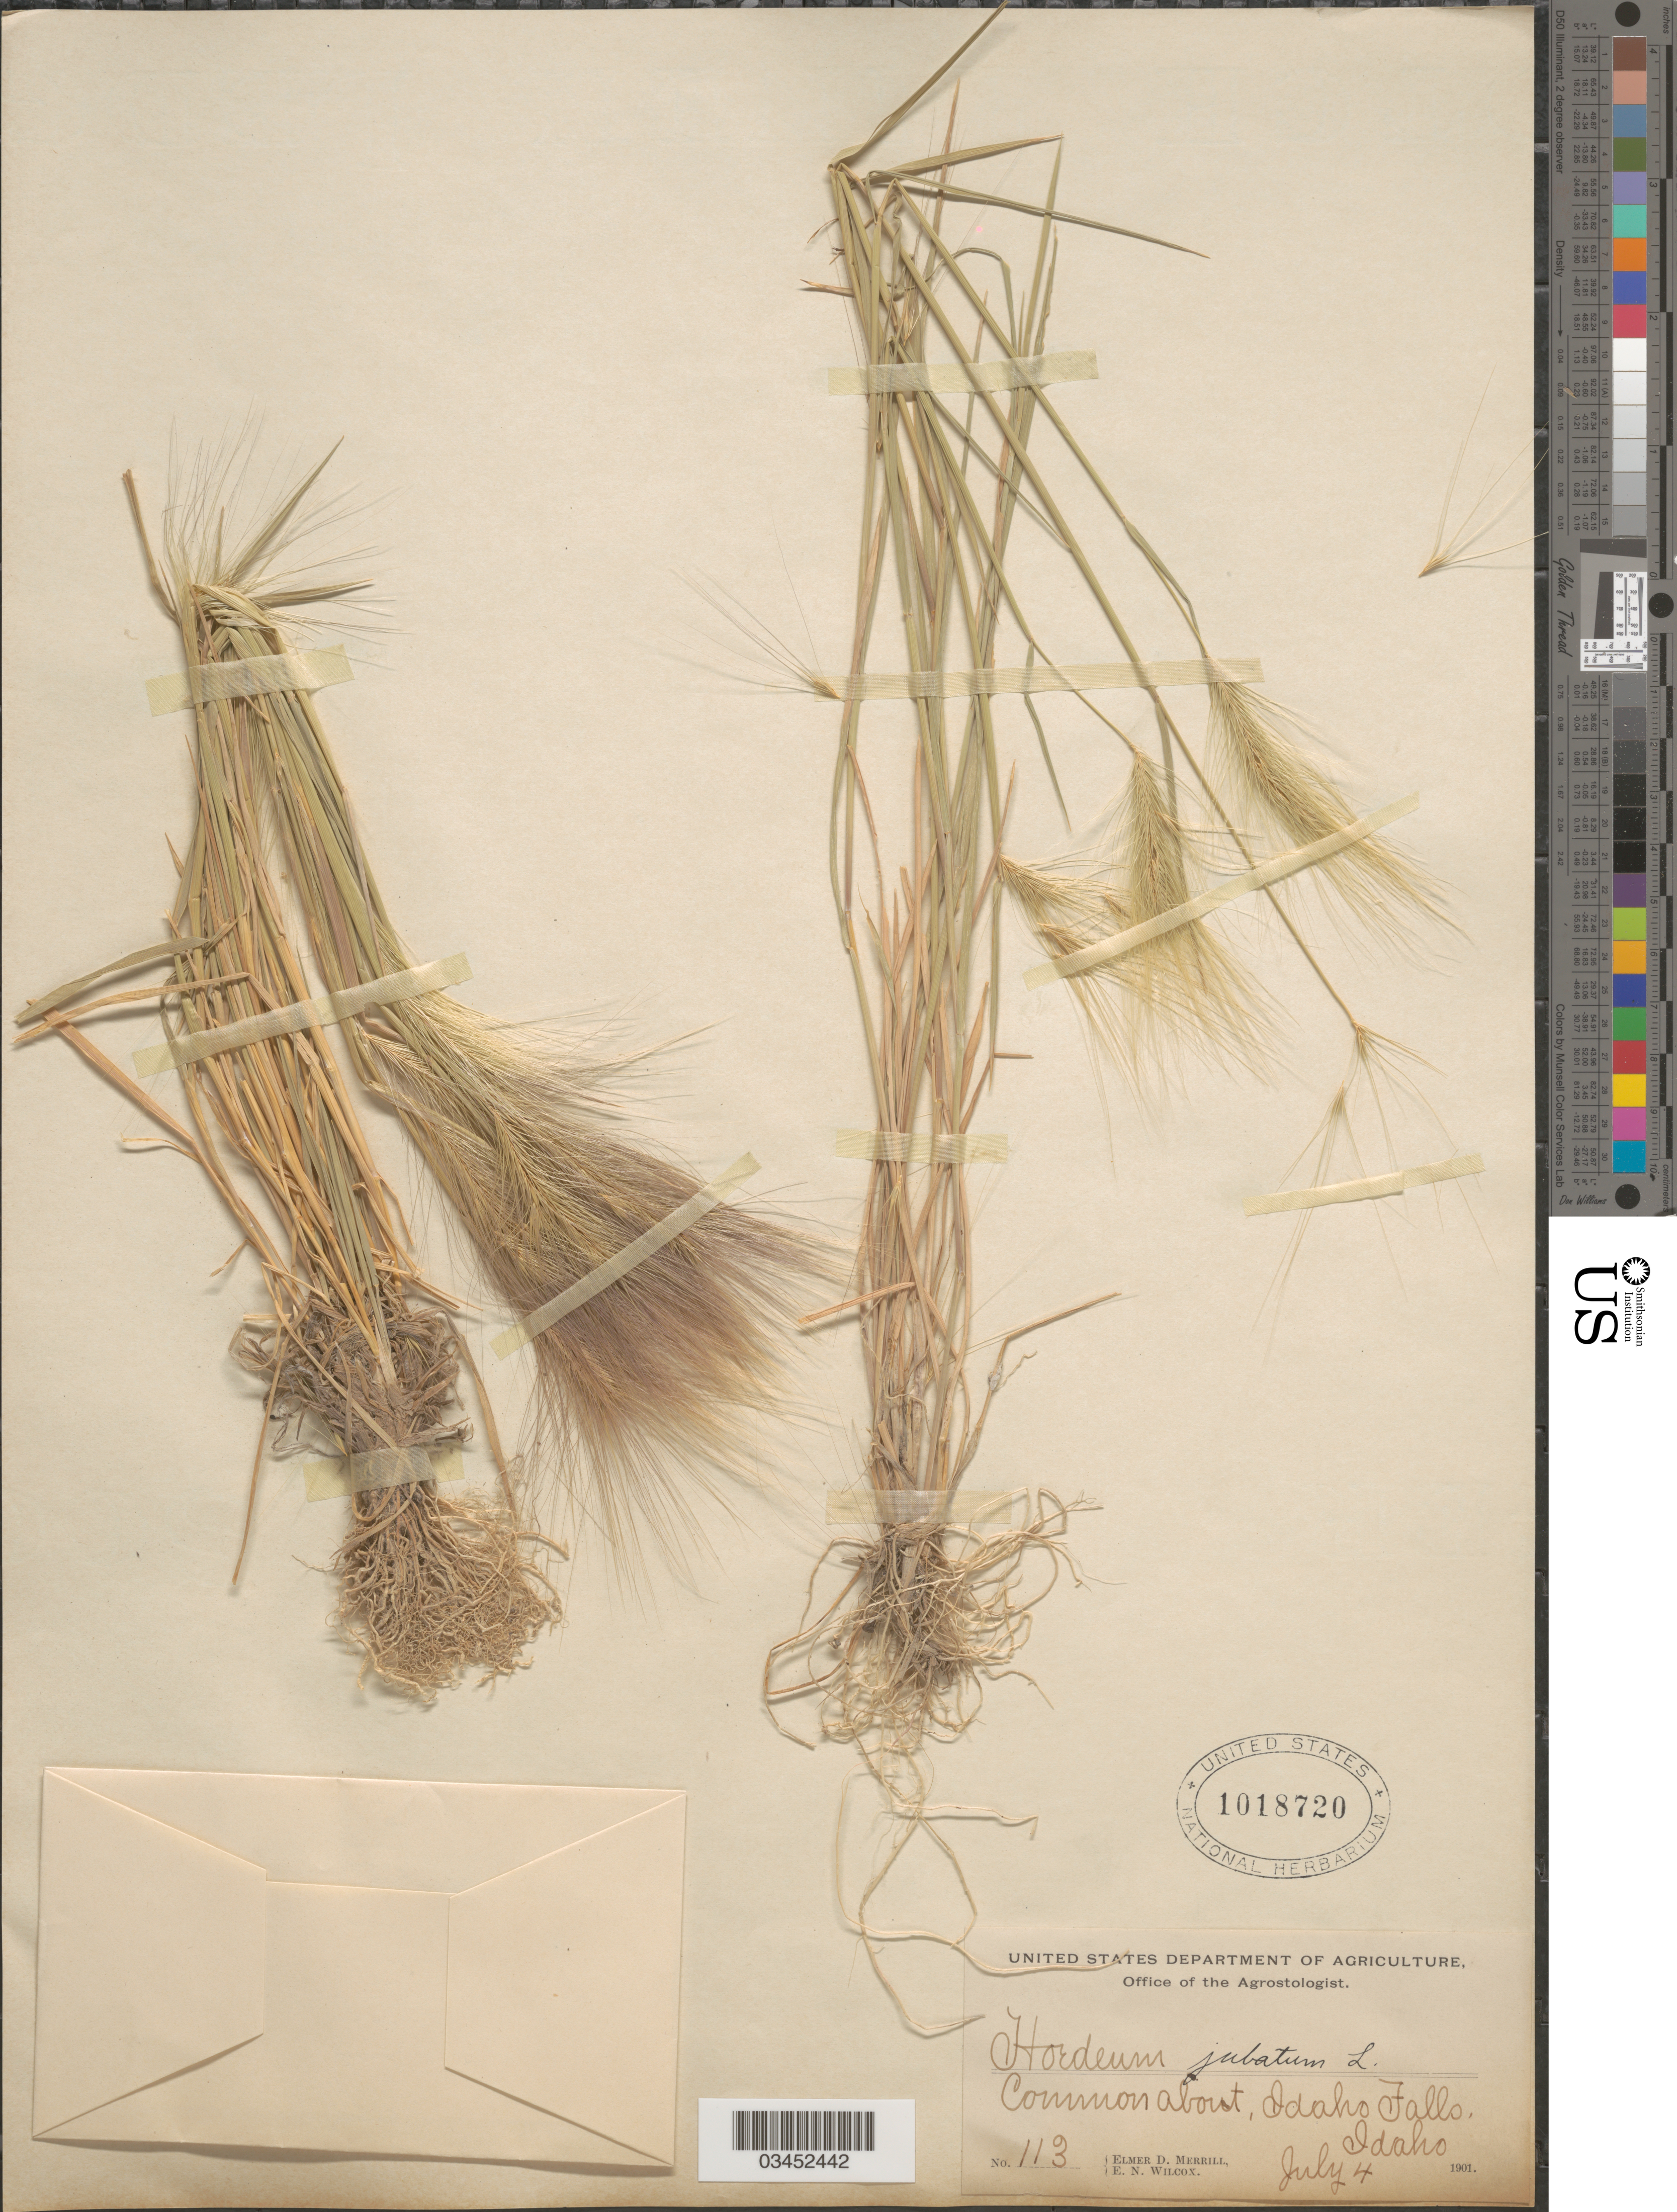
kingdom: Plantae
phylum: Tracheophyta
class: Liliopsida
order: Poales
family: Poaceae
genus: Hordeum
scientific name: Hordeum jubatum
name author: L.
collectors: E. D. Merrill & E. Wilcox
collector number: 113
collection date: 1901-07-04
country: United States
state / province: Idaho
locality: Common about, Idaho Falls.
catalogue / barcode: US 1018720